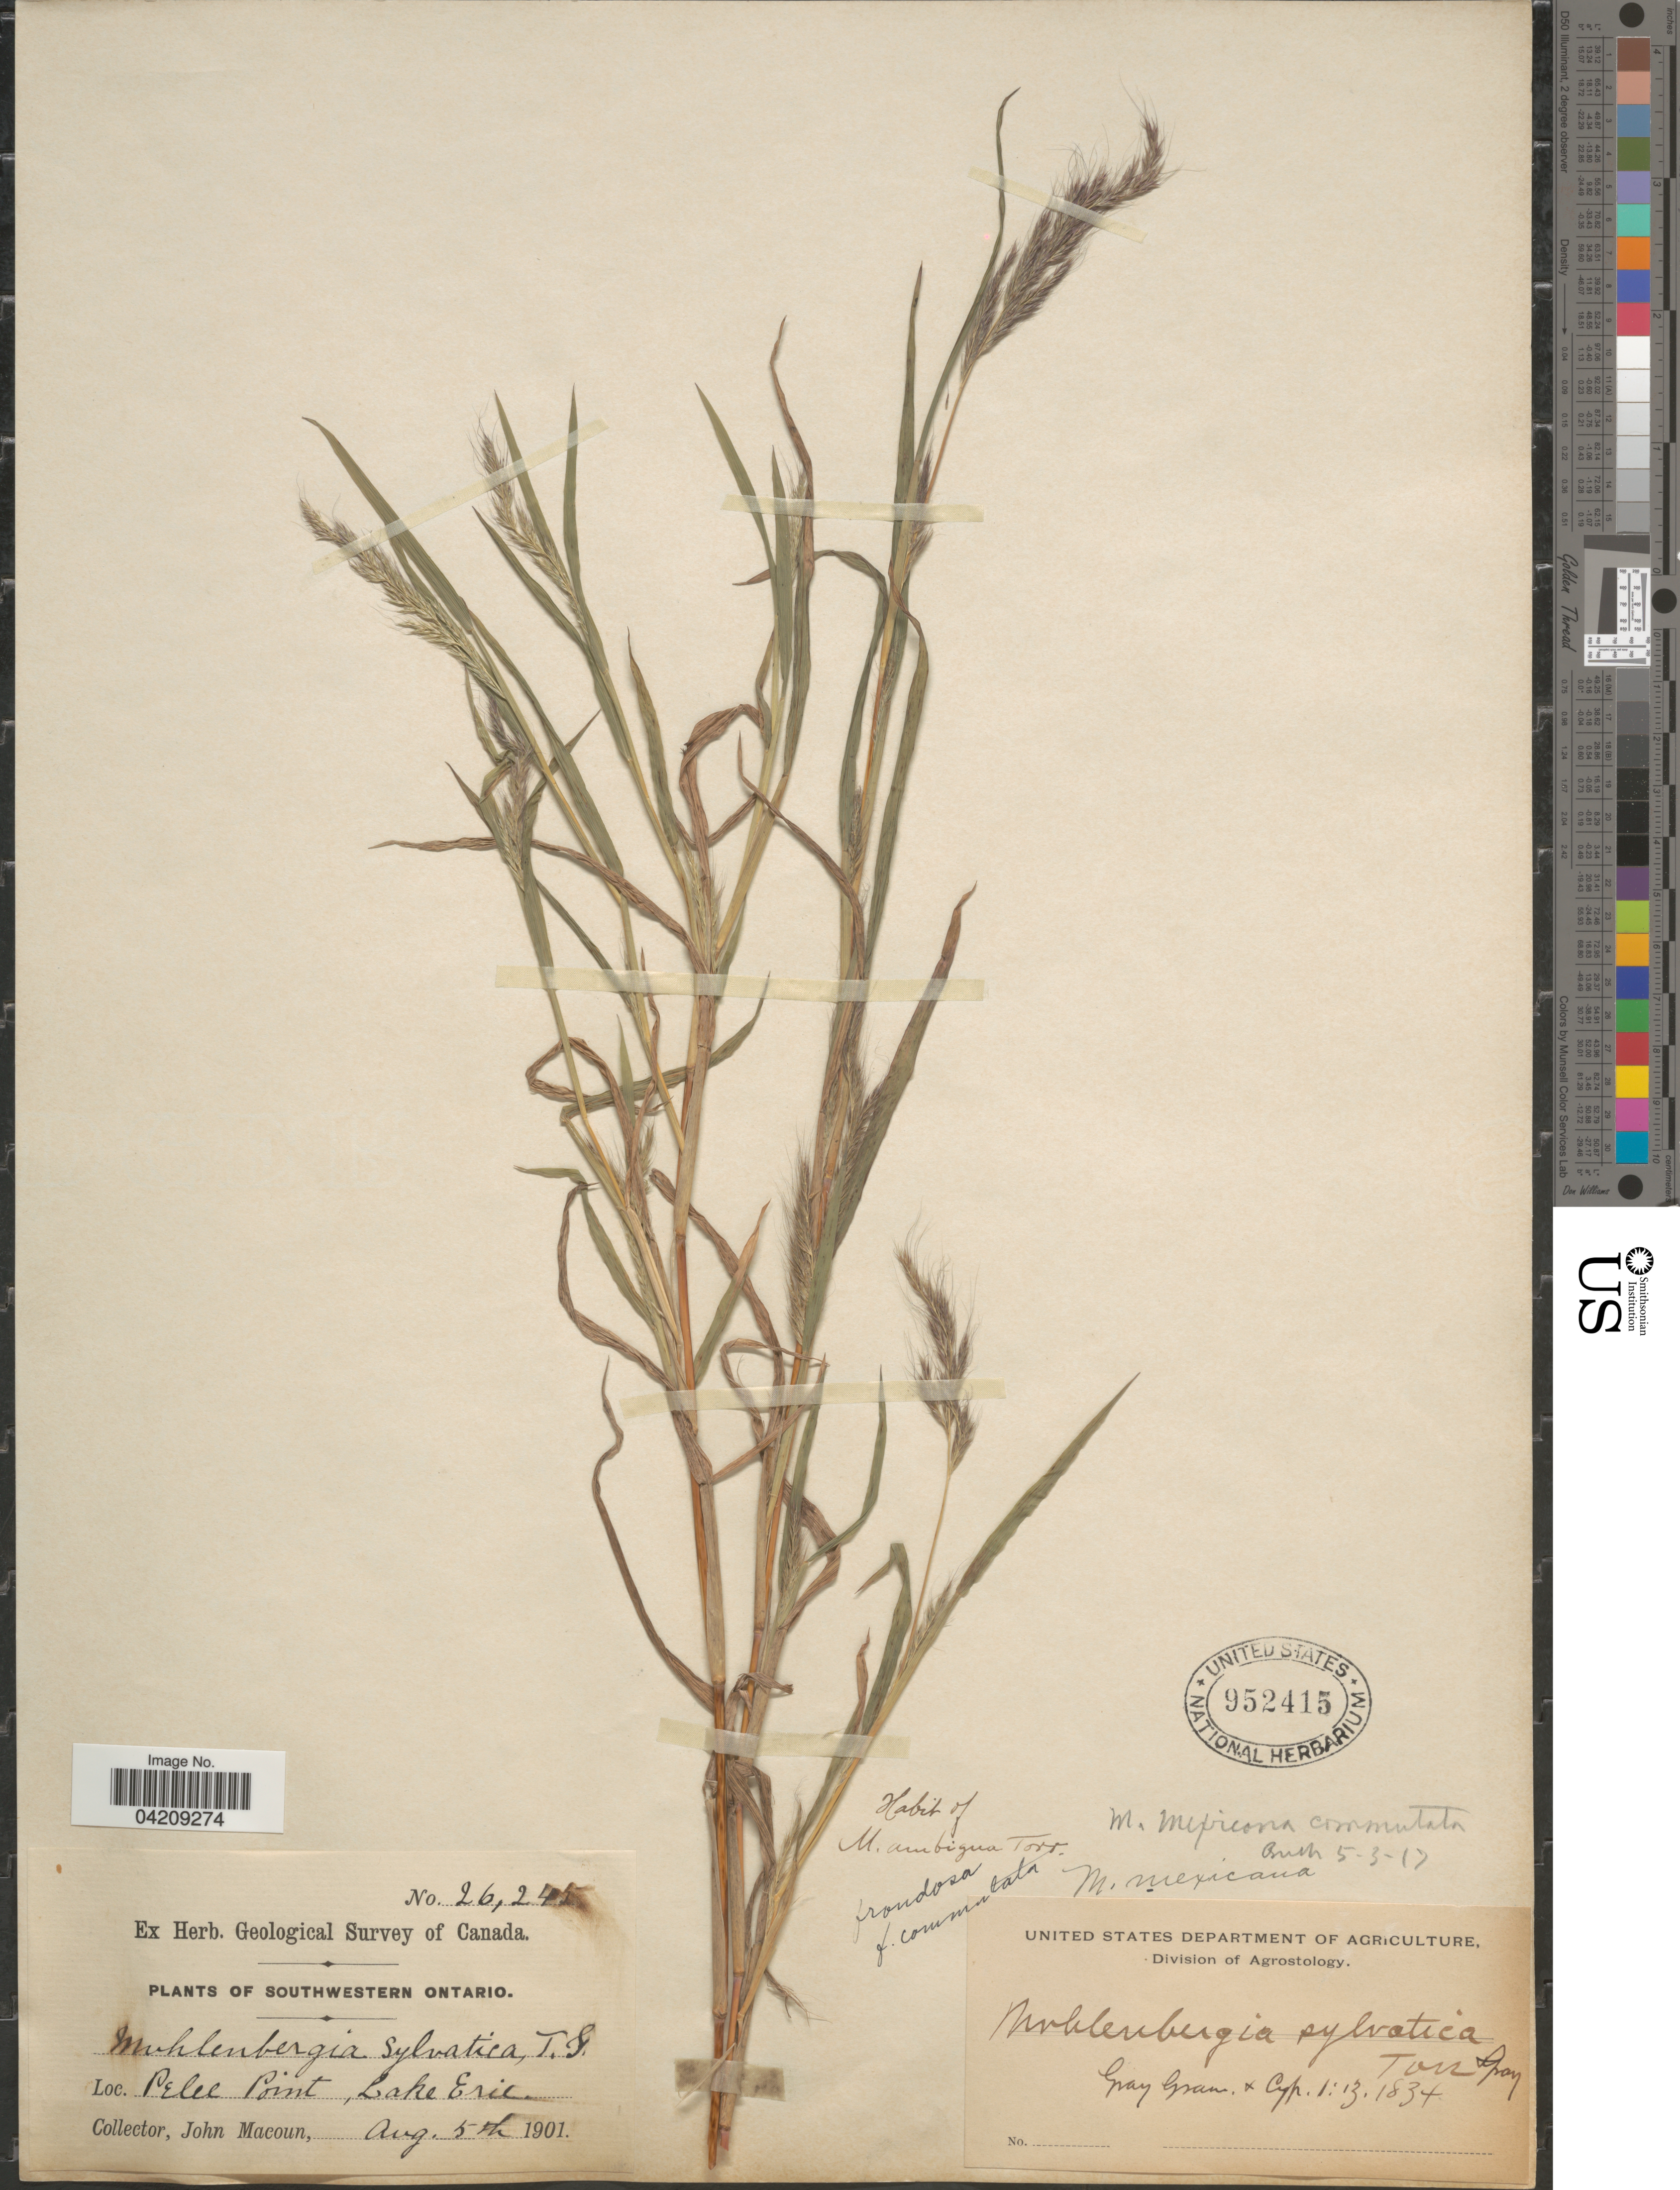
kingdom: Plantae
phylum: Tracheophyta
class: Liliopsida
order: Poales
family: Poaceae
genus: Muhlenbergia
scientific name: Muhlenbergia frondosa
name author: (Poir.) Fernald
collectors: J. Macoun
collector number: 26245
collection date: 1901-08-05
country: Canada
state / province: Ontario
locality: Geological Survey of Canada. Southwestern Ontario. Pelee Point, Lake Erie.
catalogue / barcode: US 952415